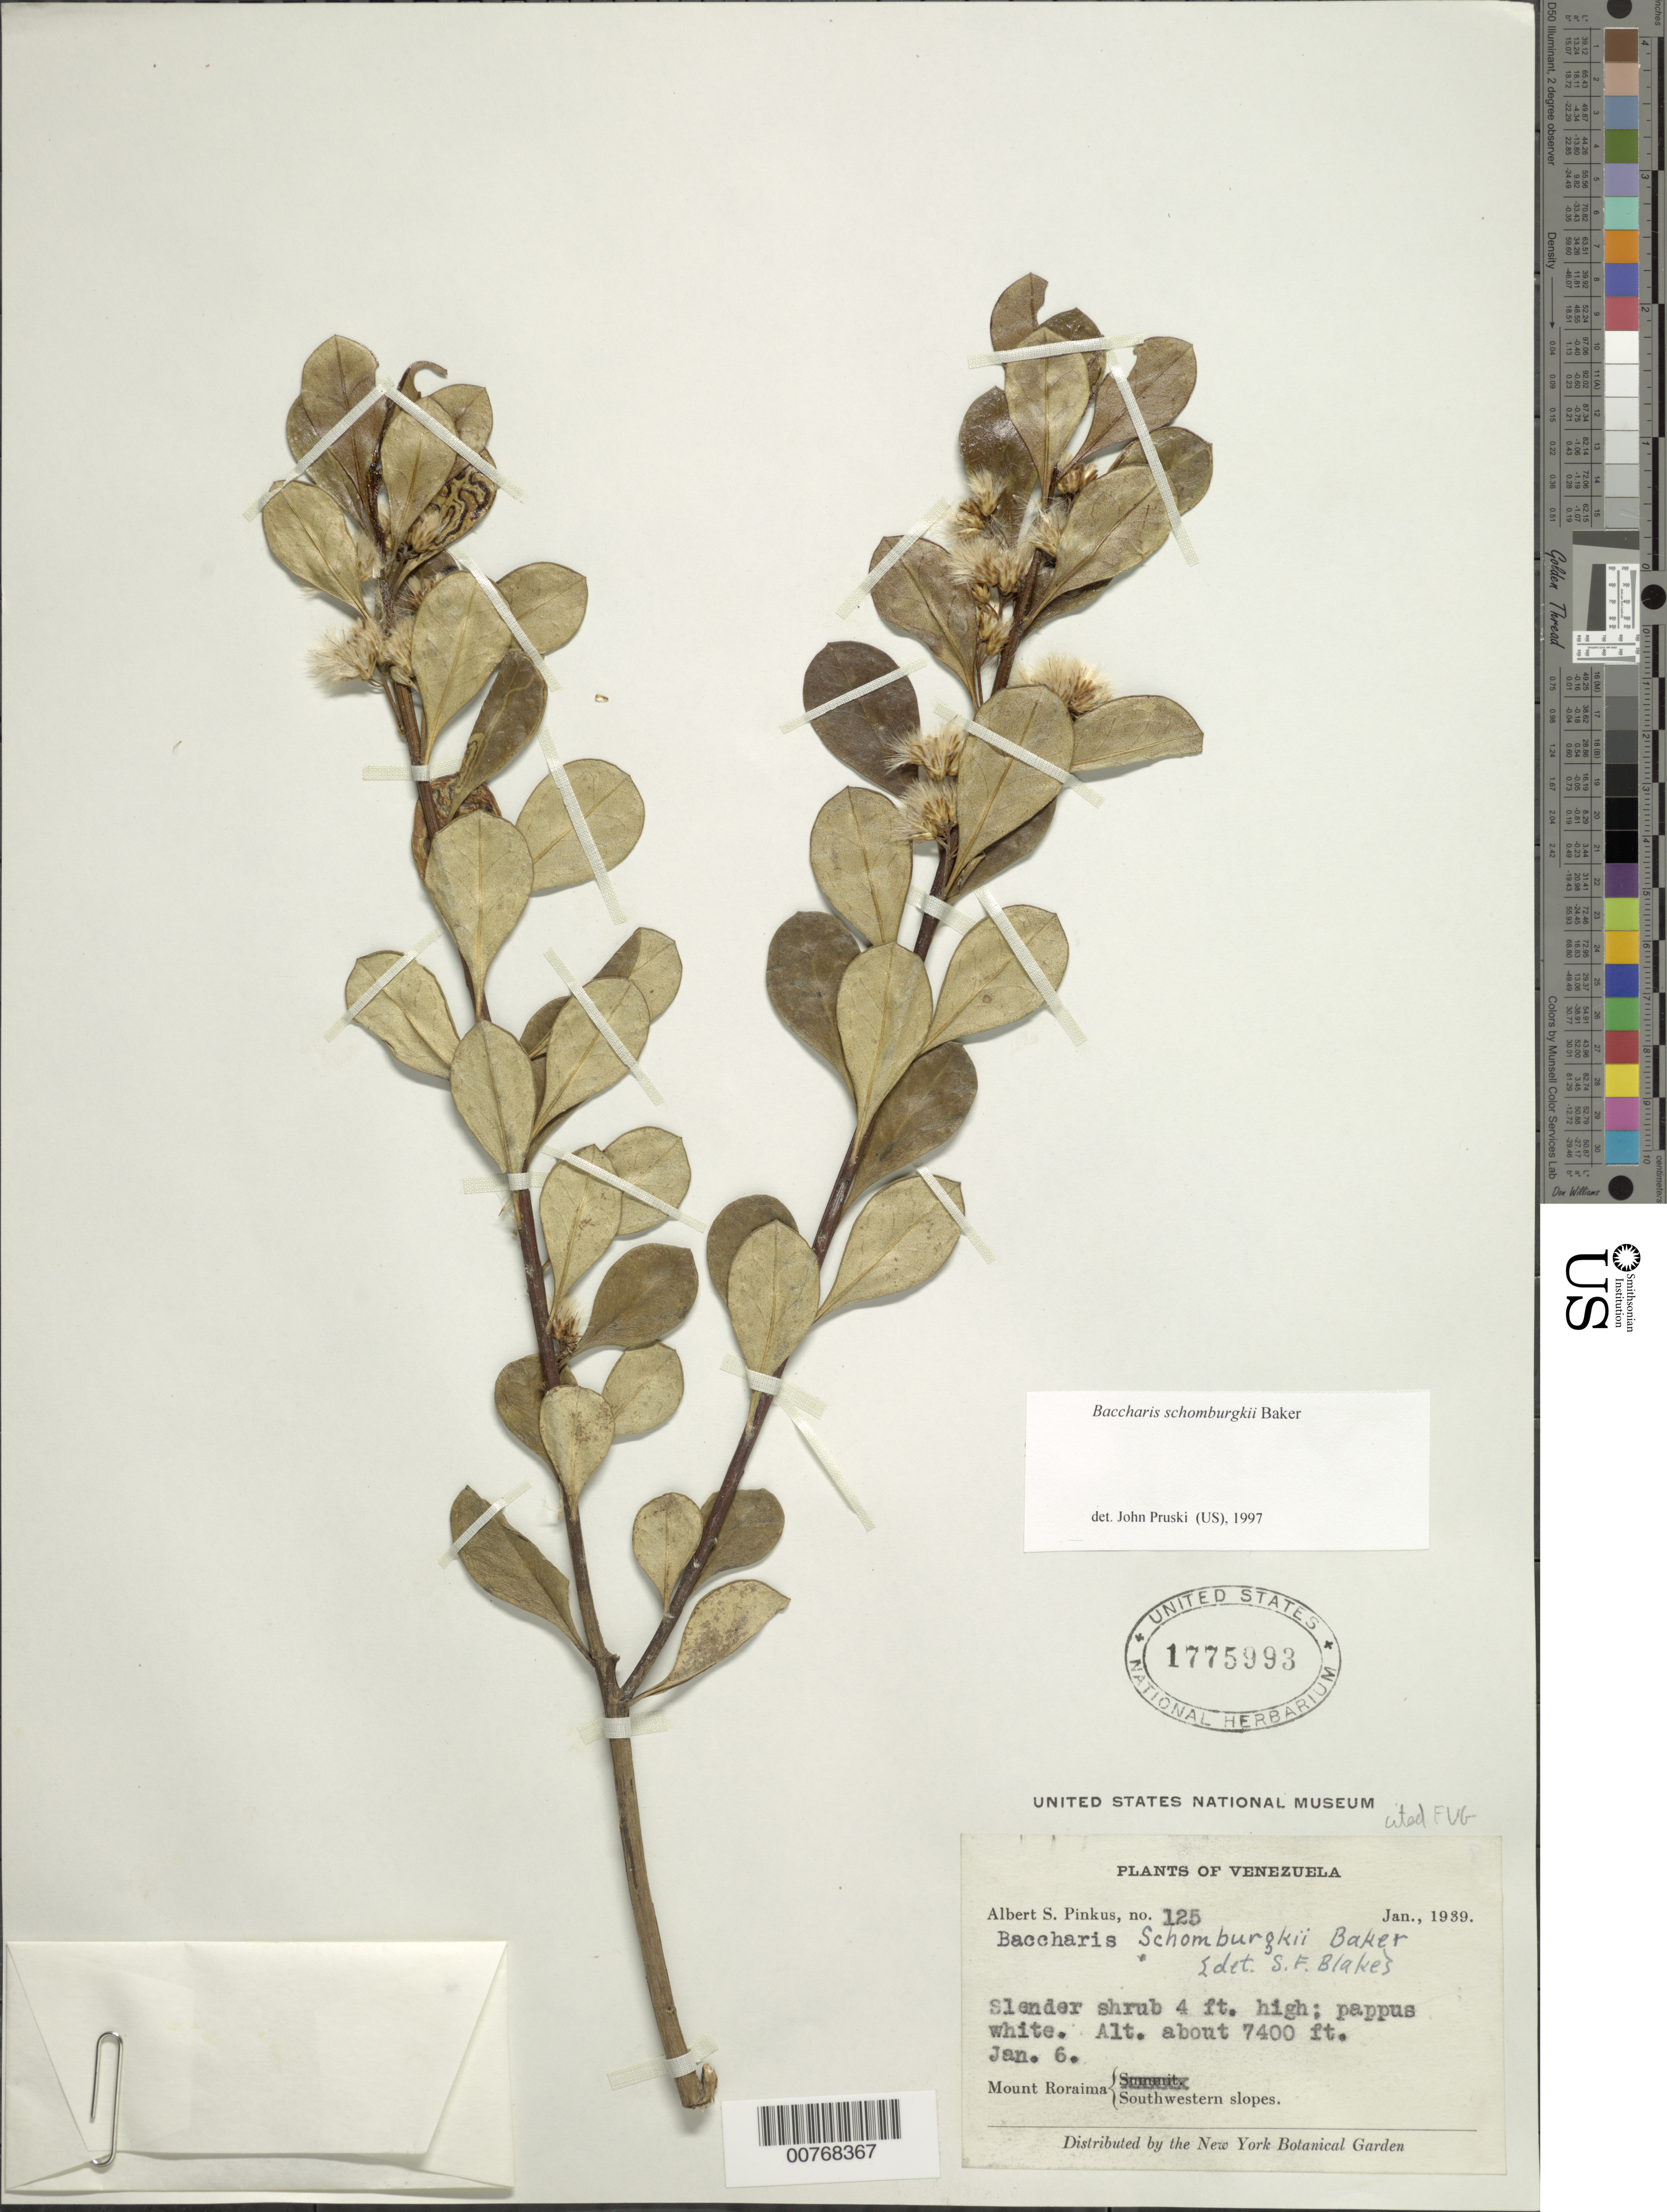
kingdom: Plantae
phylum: Tracheophyta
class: Magnoliopsida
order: Asterales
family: Asteraceae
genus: Baccharis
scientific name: Baccharis schomburgkii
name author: Baker in Mart.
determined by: Blake, Sydney F.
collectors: A. Pinkus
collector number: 125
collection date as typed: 6-Jan-39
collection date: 1939-01-06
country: Venezuela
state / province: Bolívar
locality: Mt. Roraima, SW slopes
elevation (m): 2195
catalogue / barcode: US 1775993